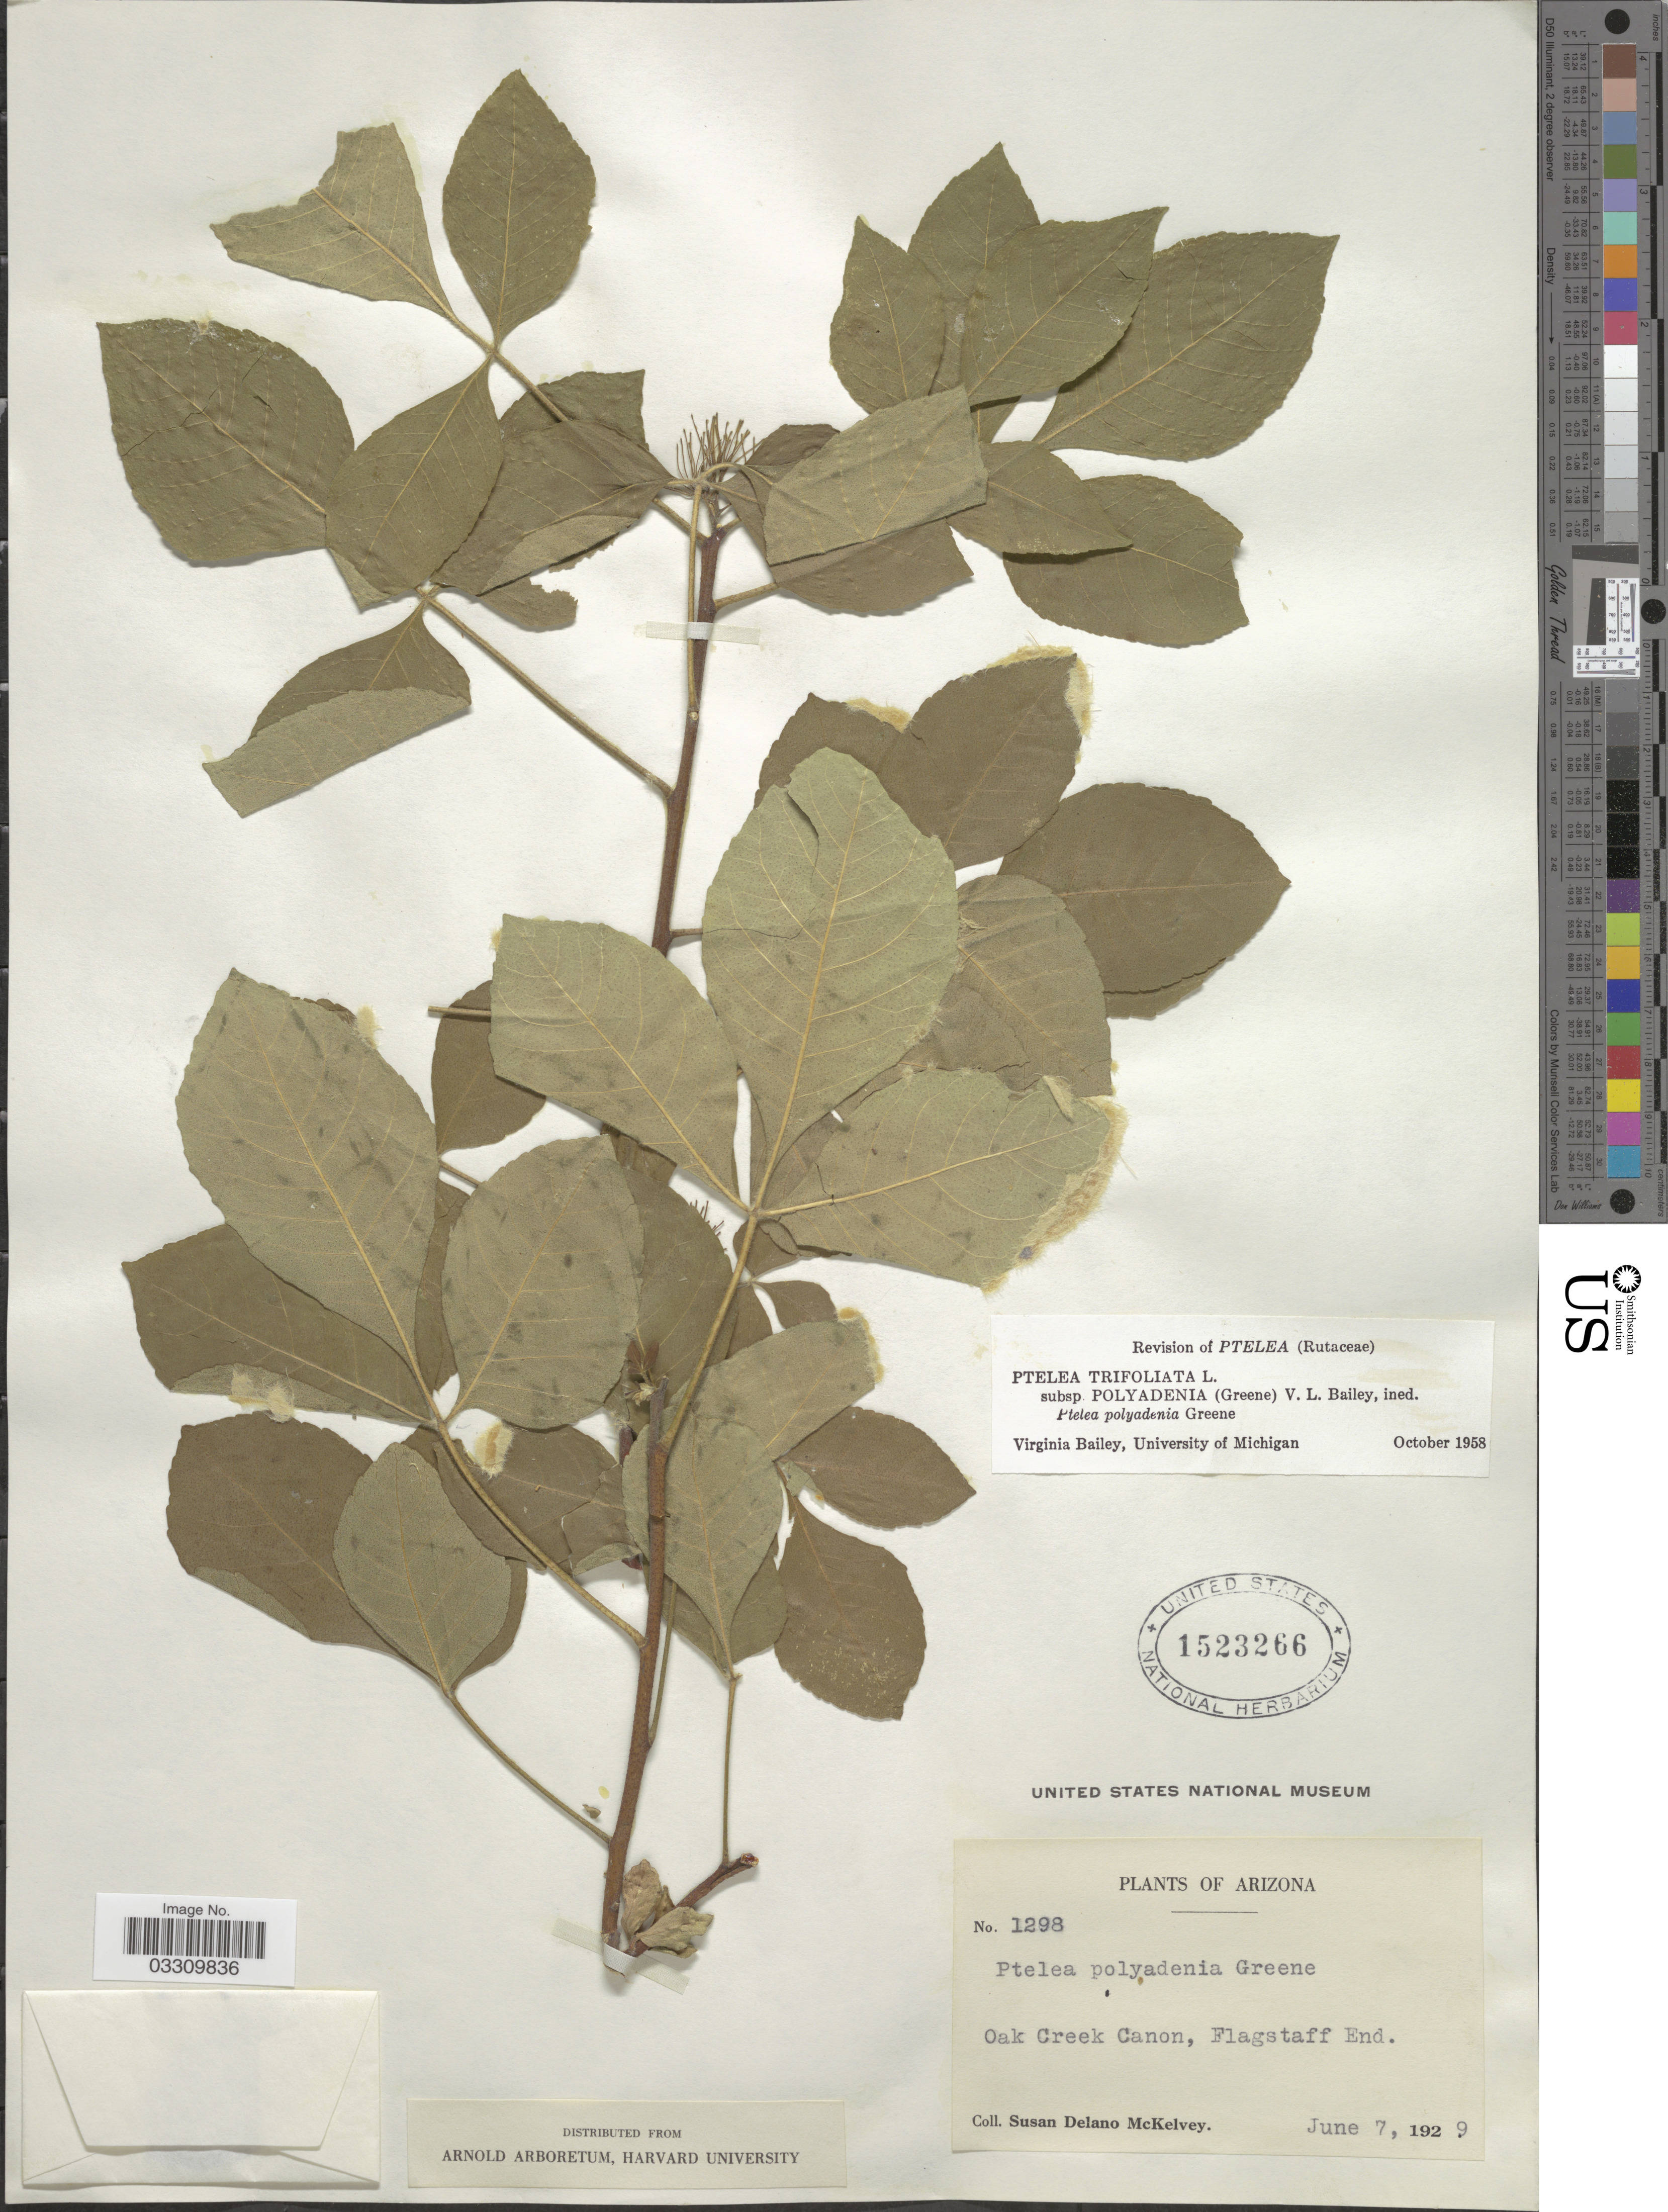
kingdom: Plantae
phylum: Tracheophyta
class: Magnoliopsida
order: Sapindales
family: Rutaceae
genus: Ptelea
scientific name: Ptelea trifoliata subsp. polyadenia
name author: (Greene) V. L. Bailey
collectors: S. A. McKelvey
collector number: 1298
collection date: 1929-06-07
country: United States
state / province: Arizona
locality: Oak Creek Canon, Flagstaff End.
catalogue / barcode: US 1523266